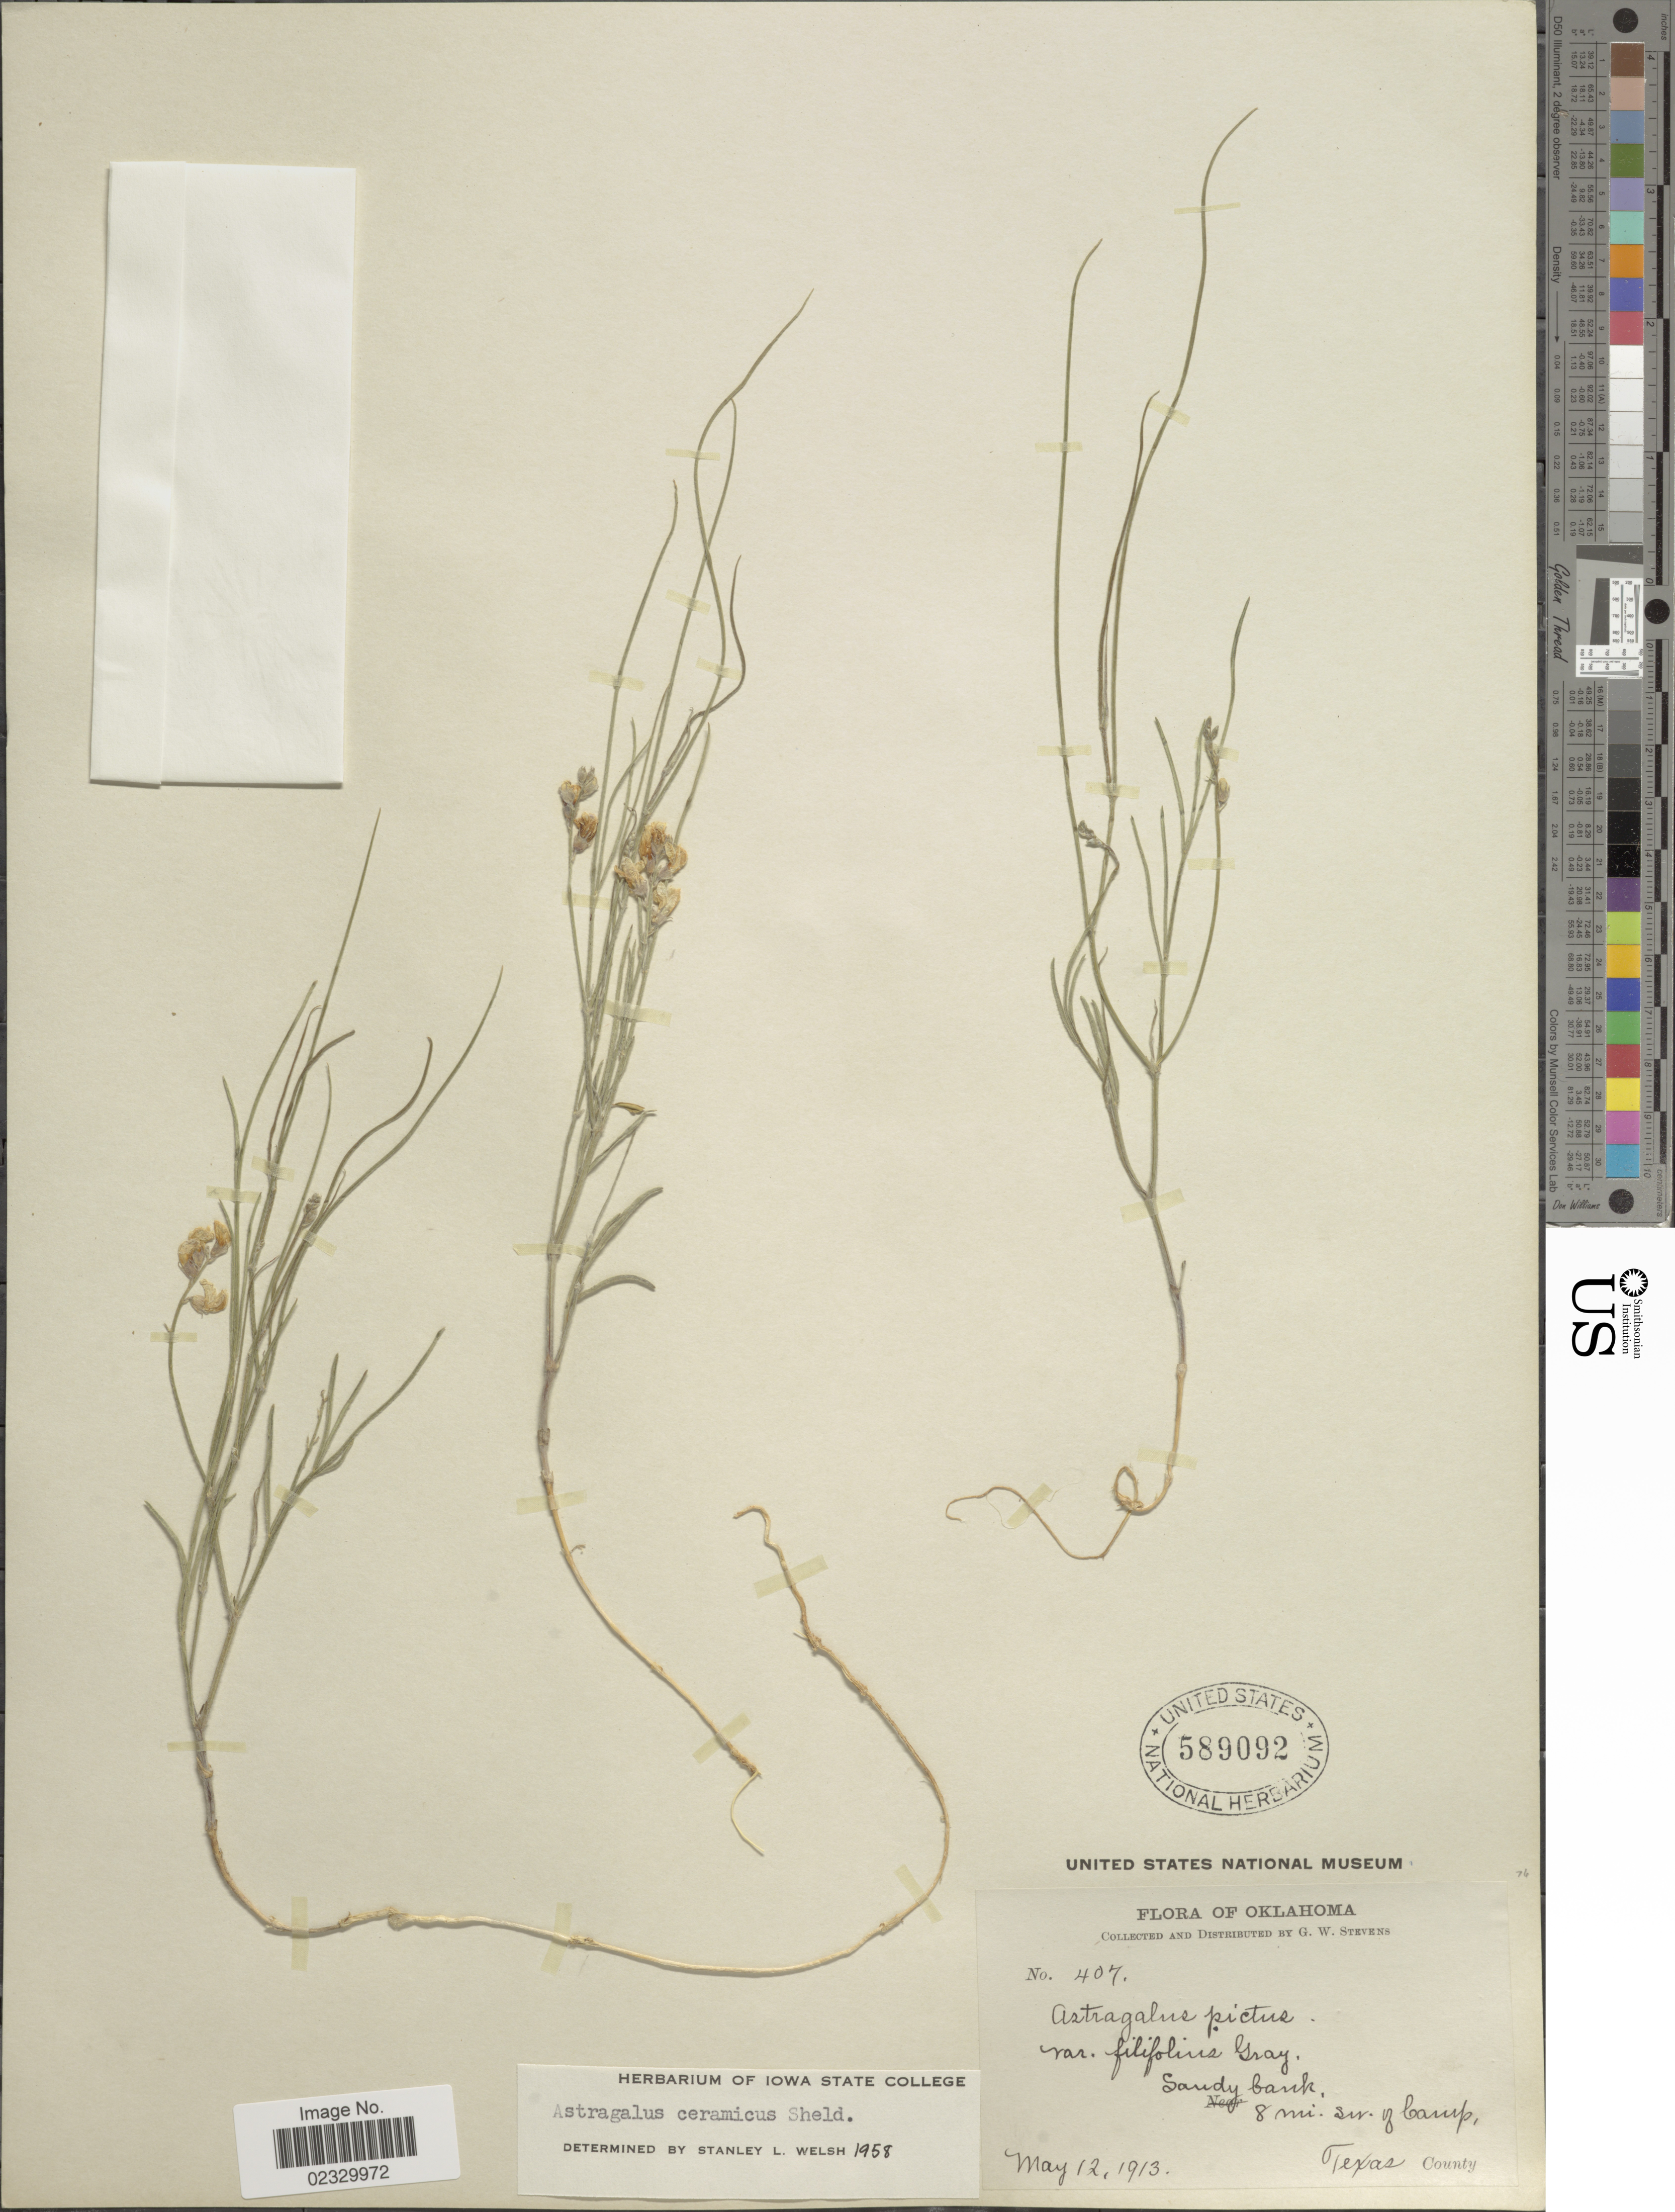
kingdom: Plantae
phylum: Tracheophyta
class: Magnoliopsida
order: Fabales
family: Fabaceae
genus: Astragalus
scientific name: Astragalus ceramicus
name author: E. Sheld.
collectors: G. W. Stevens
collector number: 407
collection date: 1913-05-12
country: United States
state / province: Oklahoma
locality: Sandy Bank, 8 mi. sw. of Camp. Texas County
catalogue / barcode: US 589092